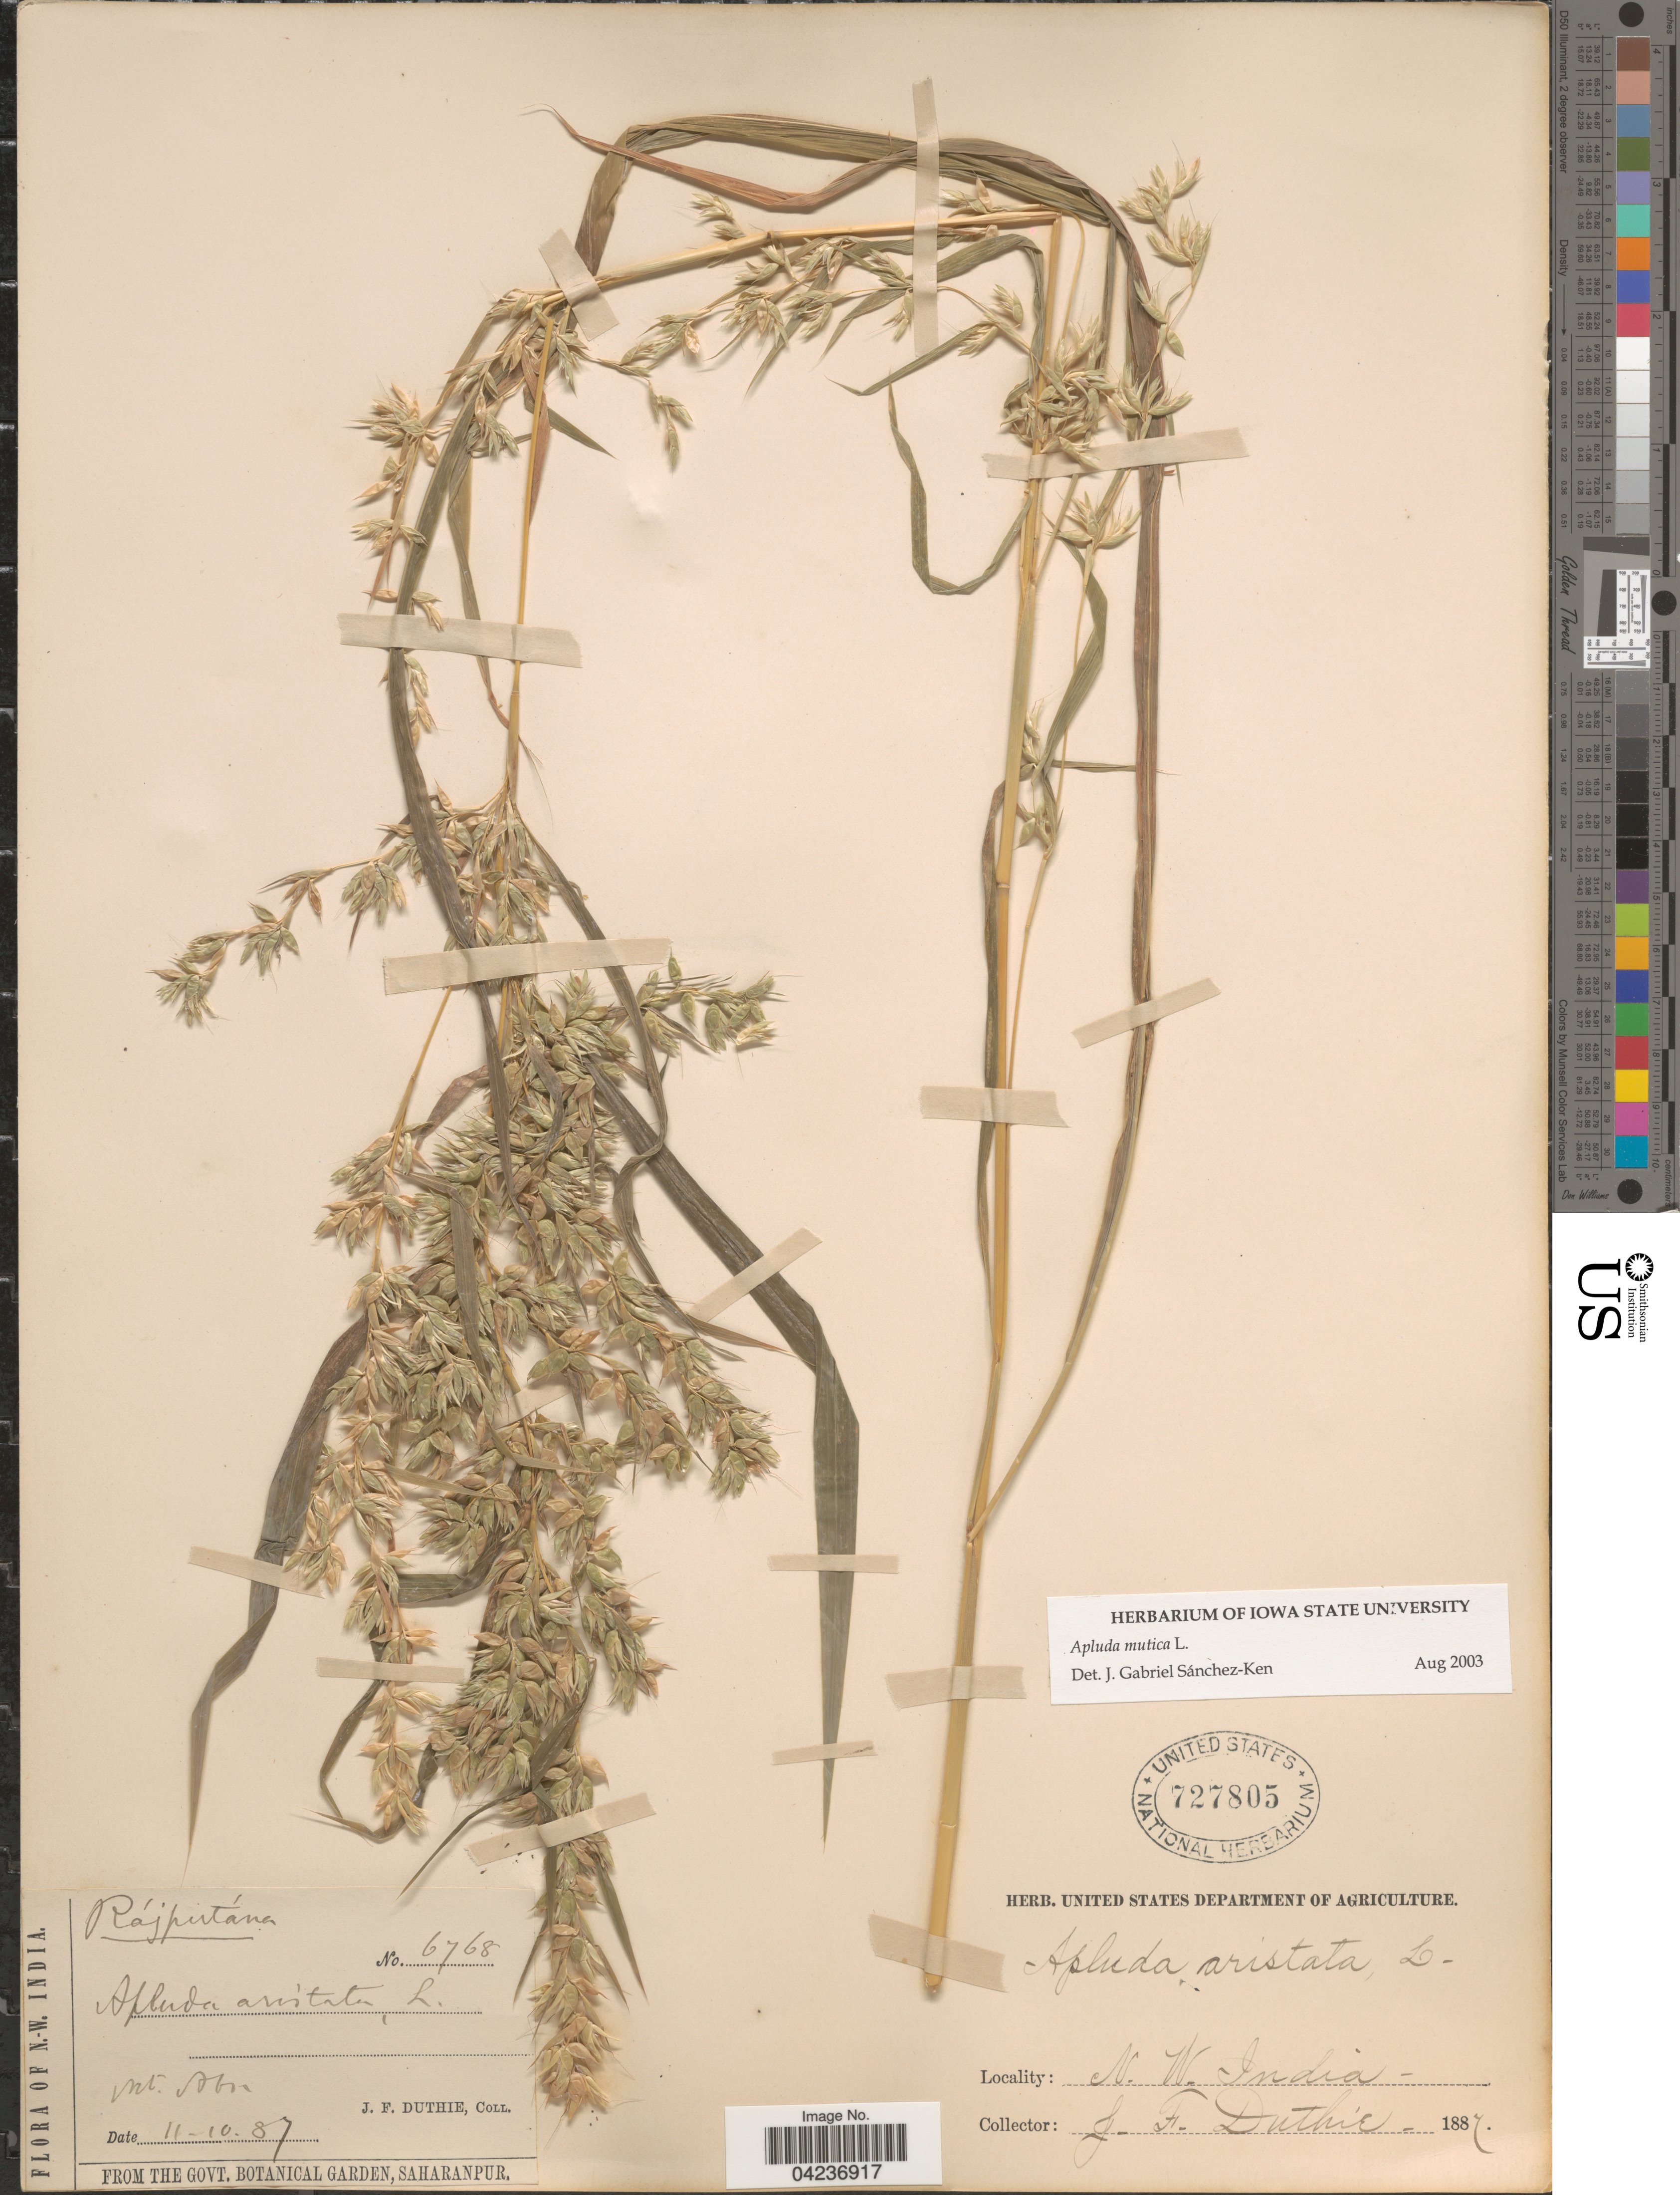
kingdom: Plantae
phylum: Tracheophyta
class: Liliopsida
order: Poales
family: Poaceae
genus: Apluda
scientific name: Apluda mutica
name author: L.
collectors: J. F. Duthie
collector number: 6768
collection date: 1887-10-11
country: India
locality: N.W. India. Mt. Abu. Rájputána.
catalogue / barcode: US 727805